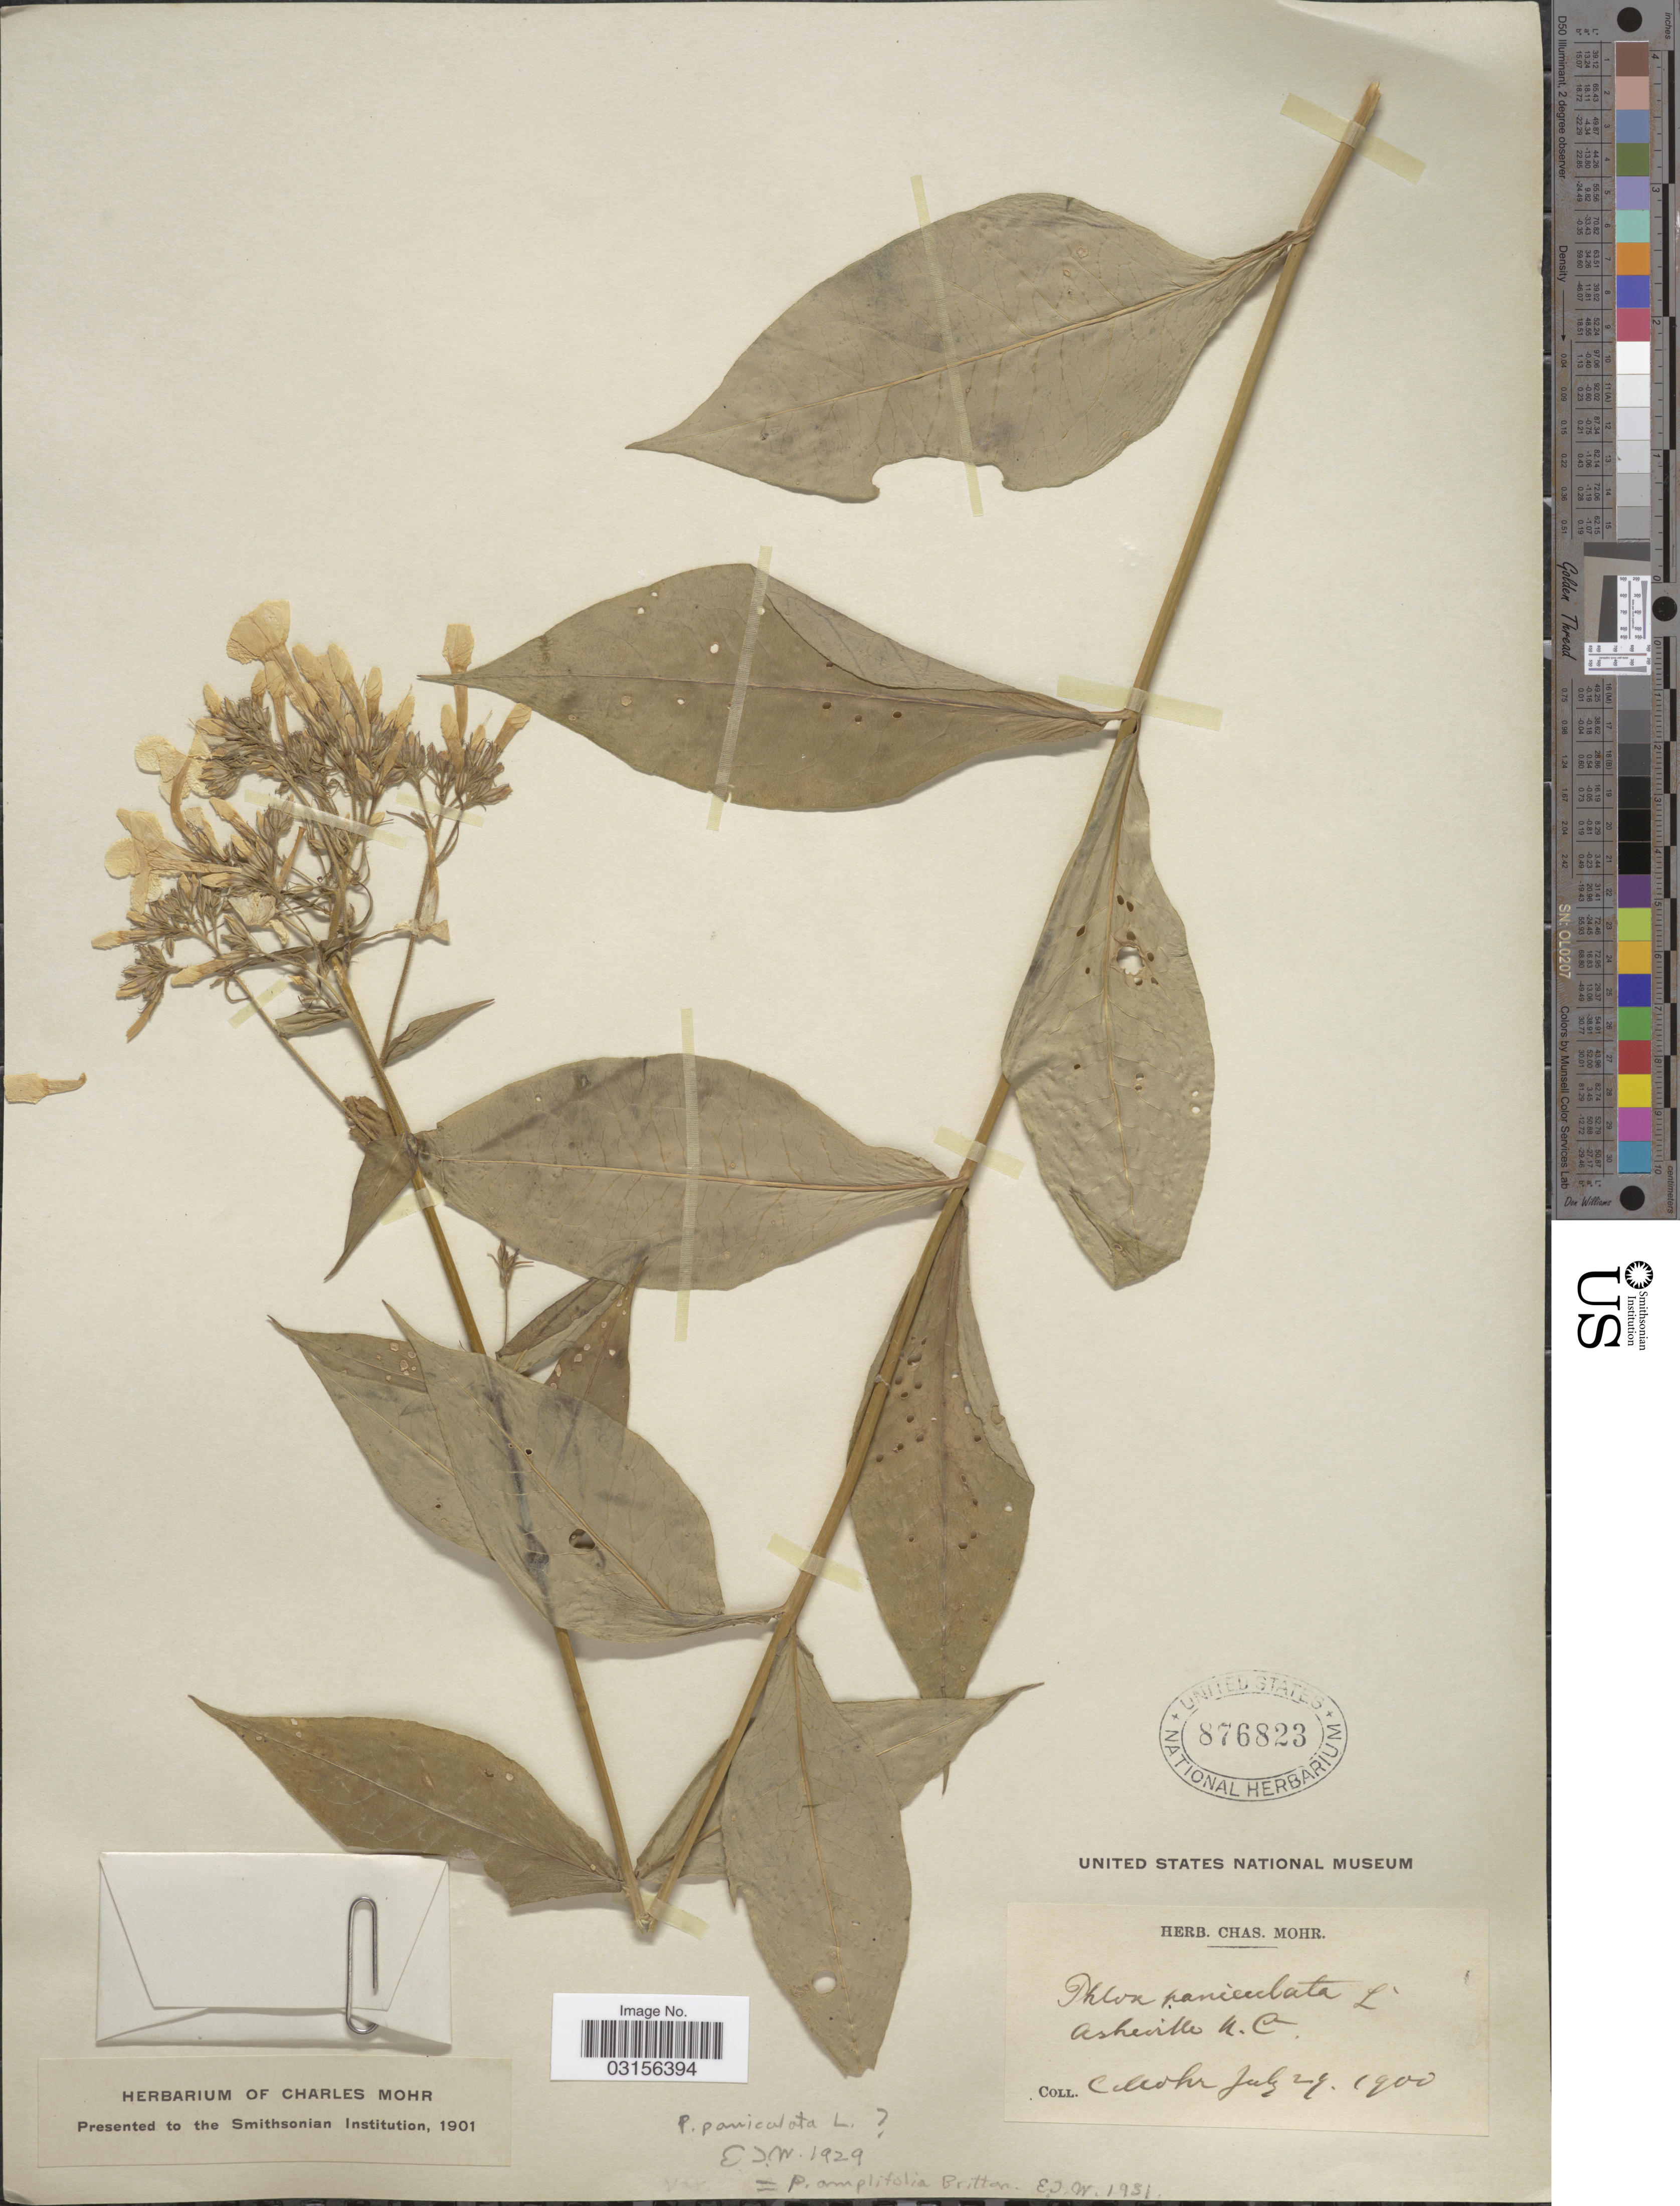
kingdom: Plantae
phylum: Tracheophyta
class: Magnoliopsida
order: Ericales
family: Polemoniaceae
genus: Phlox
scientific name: Phlox amplifolia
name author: Britton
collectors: Mohr, C. T. (herbarium)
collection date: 1900-07-29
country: United States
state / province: North Carolina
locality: Asheville N. C.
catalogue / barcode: US 876823